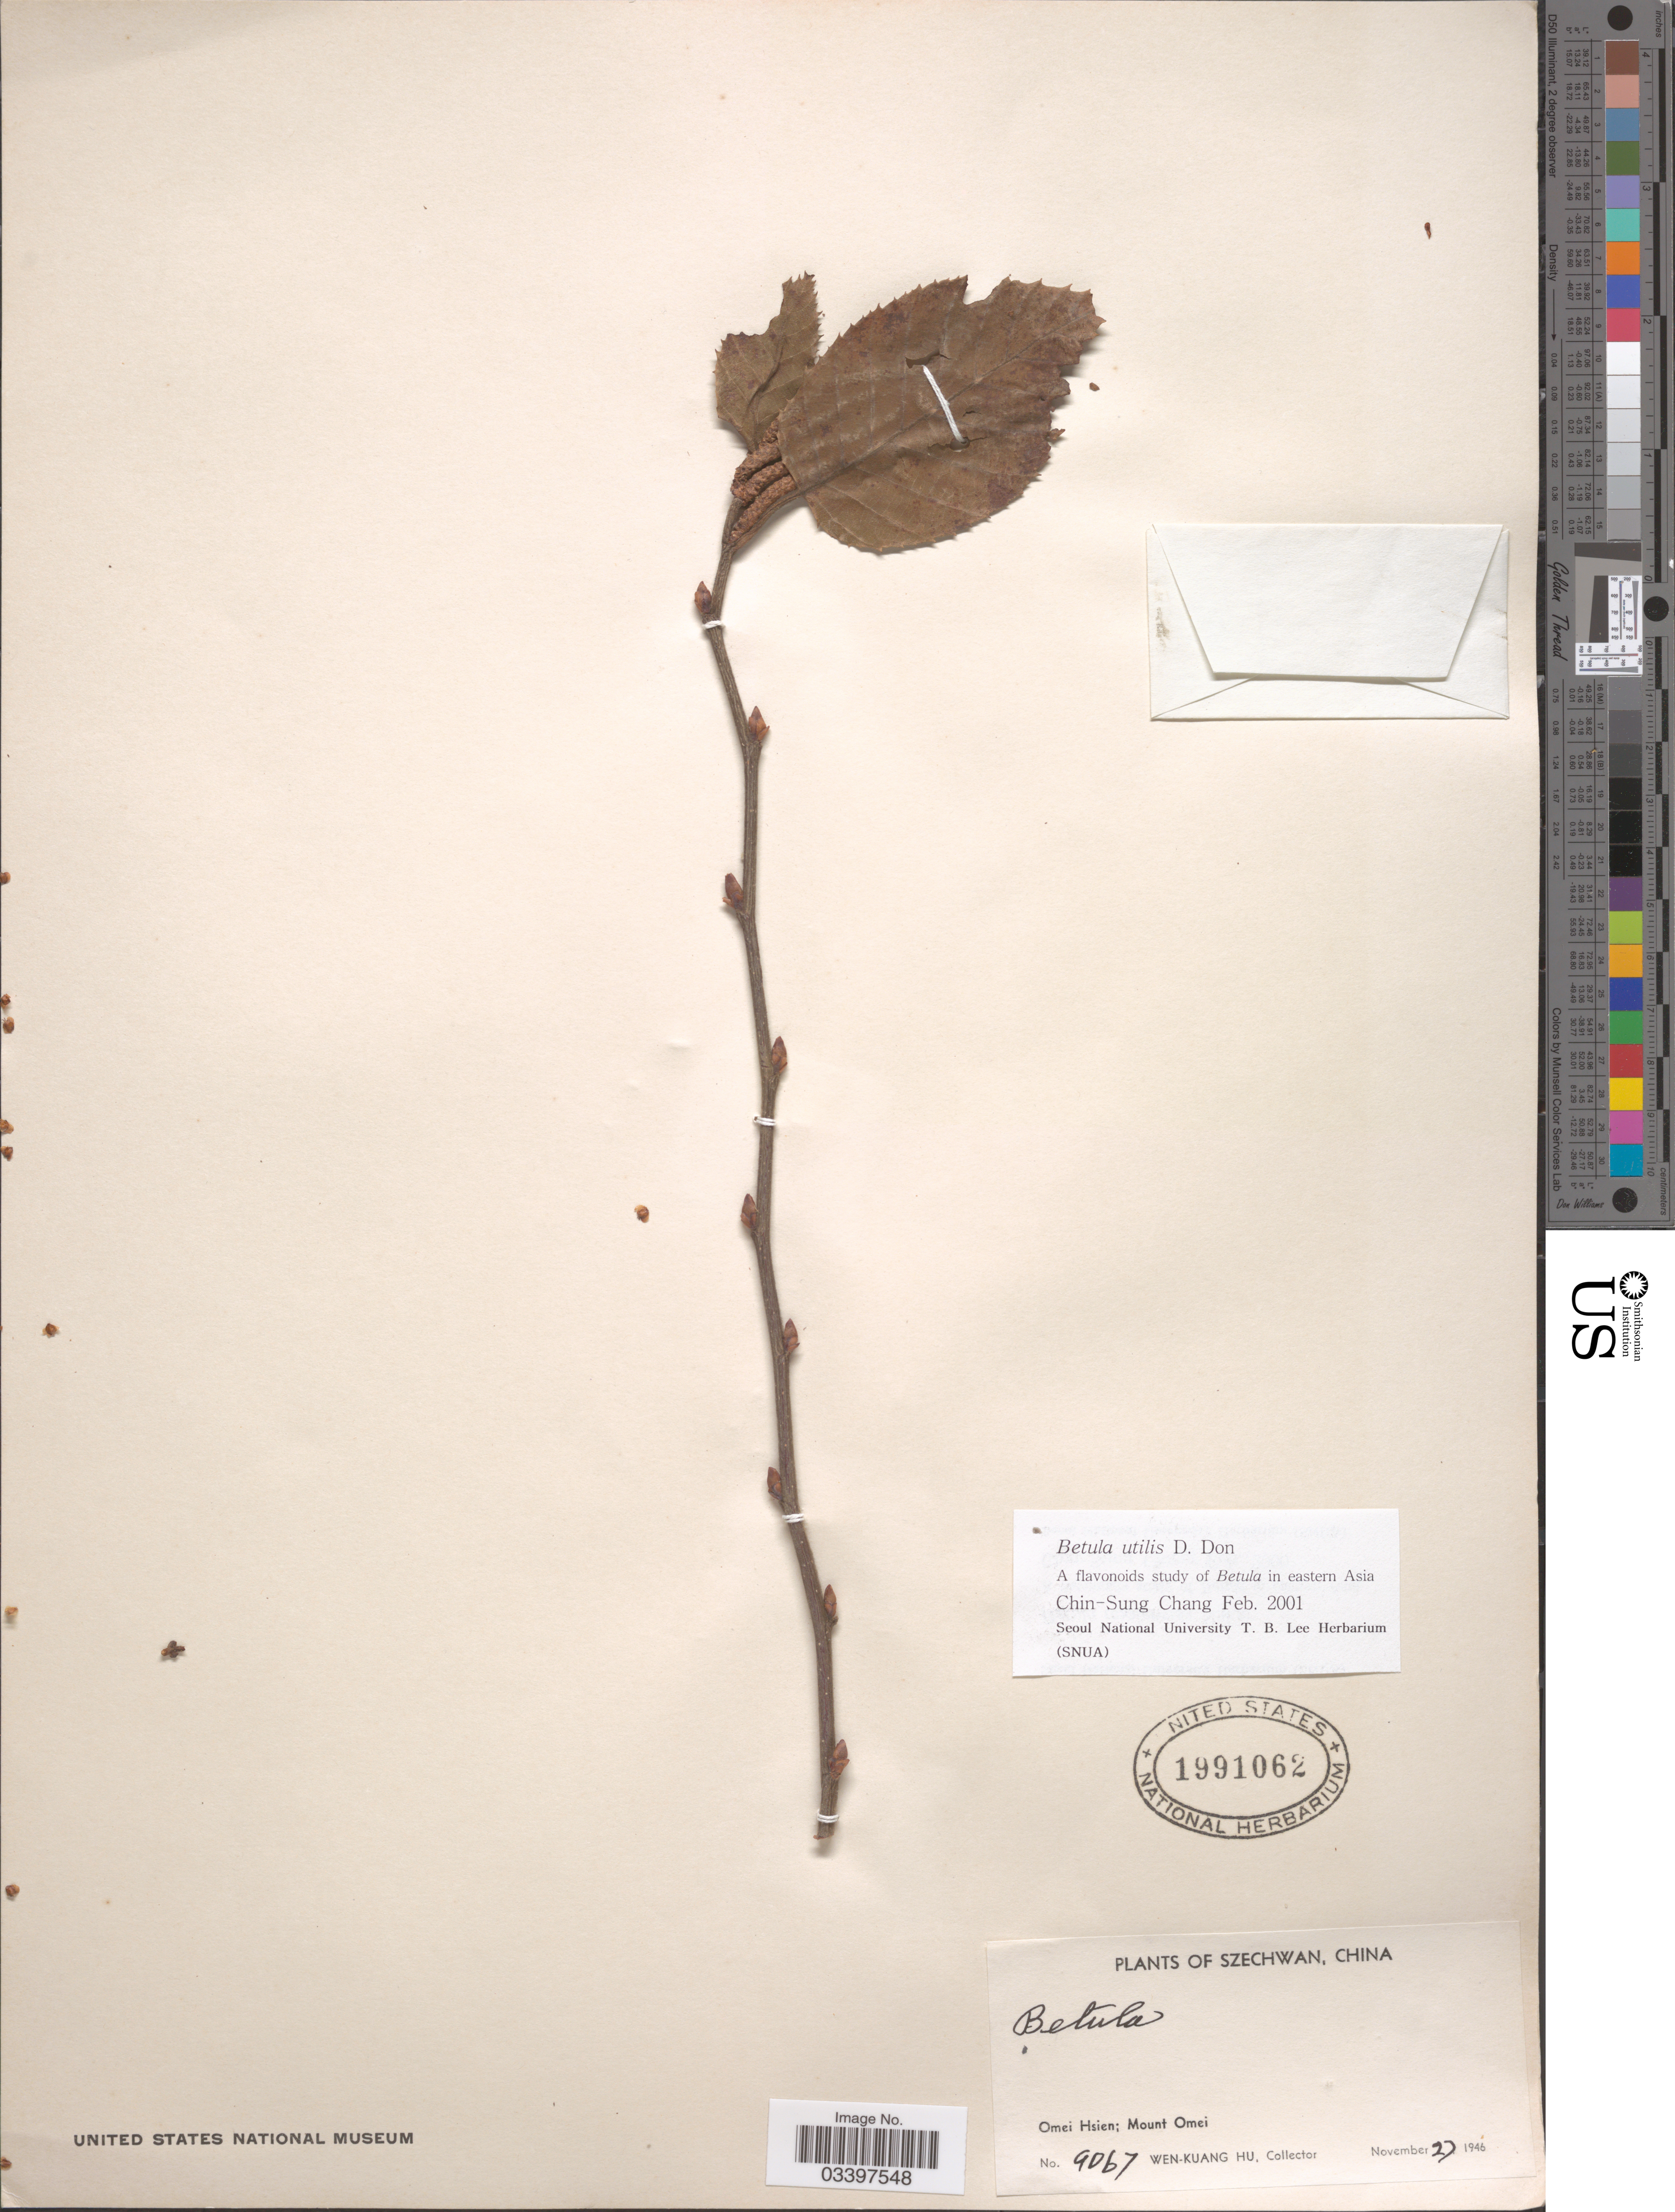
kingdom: Plantae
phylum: Tracheophyta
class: Magnoliopsida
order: Fagales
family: Betulaceae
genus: Betula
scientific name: Betula utilis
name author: D. Don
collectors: W. K. Hu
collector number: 9067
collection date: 1946-11-27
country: China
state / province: Sichuan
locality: Szechwan. Omei Hsien; Mount Omei.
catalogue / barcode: US 1991062